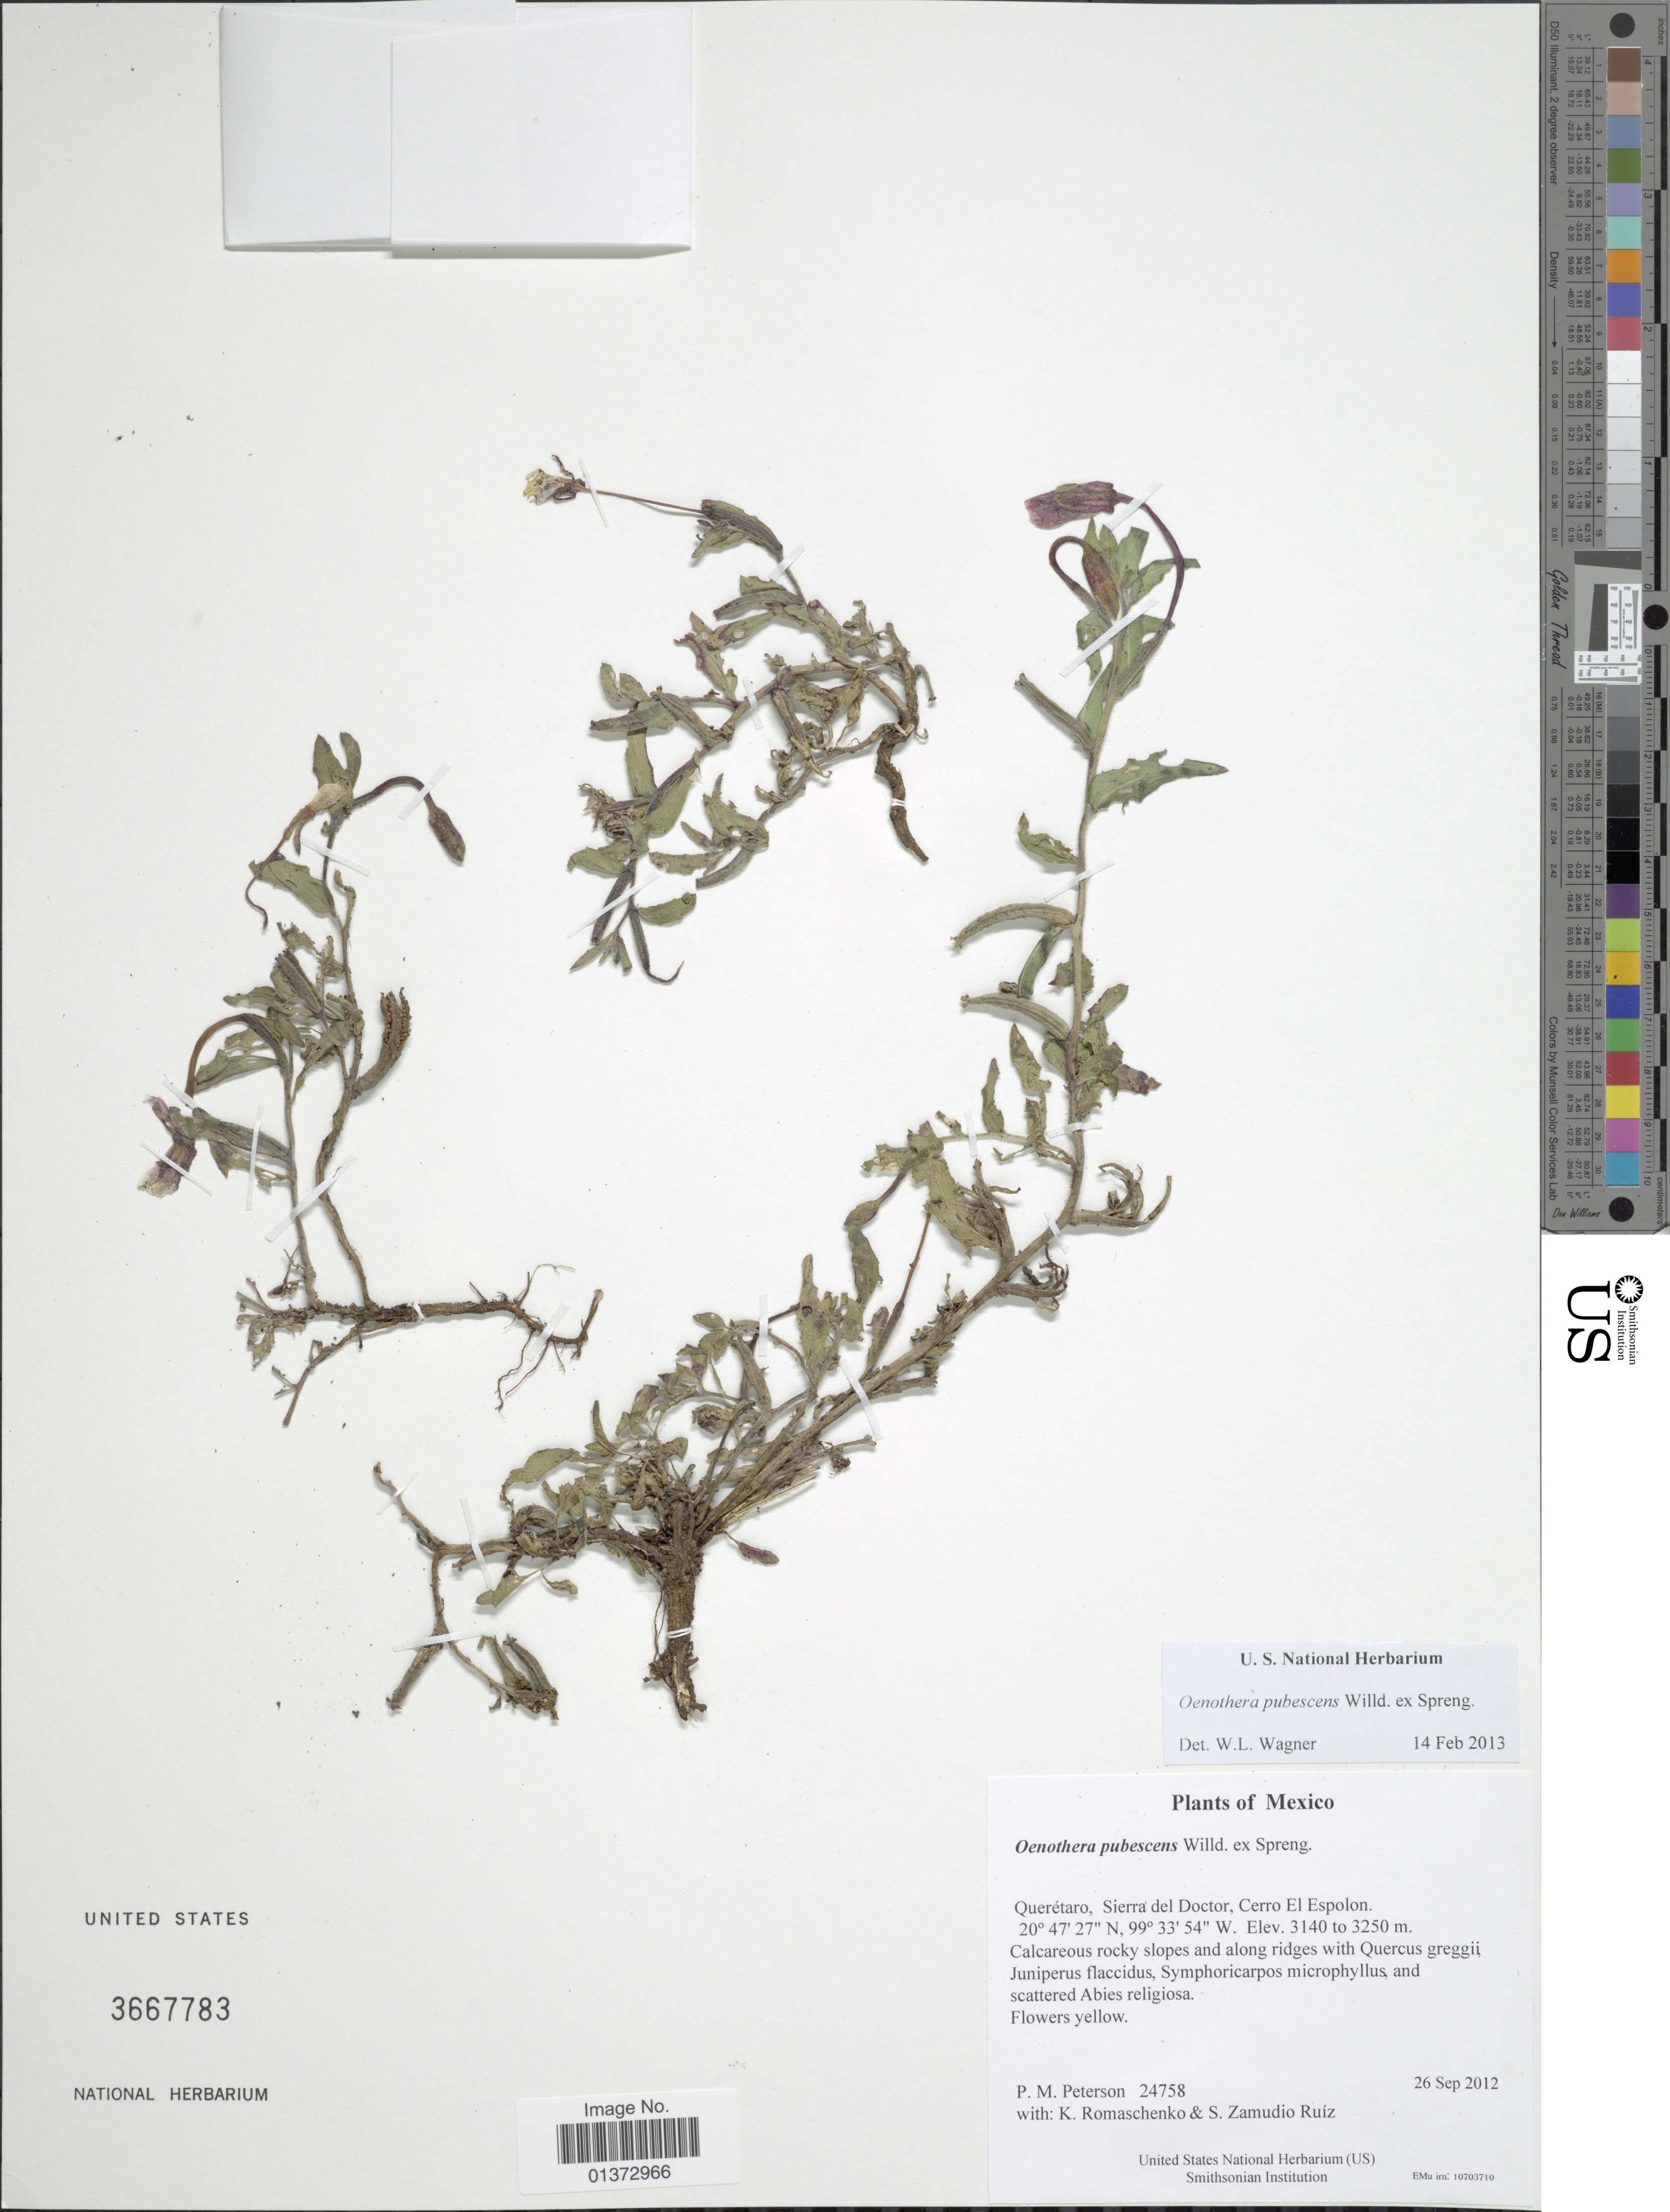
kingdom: Plantae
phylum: Tracheophyta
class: Magnoliopsida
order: Myrtales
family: Onagraceae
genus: Oenothera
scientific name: Oenothera pubescens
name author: Willd. ex Spreng.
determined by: Wagner, W. L., (BOT), Smithsonian Institution - National Museum of Natural History (UNITED STATES)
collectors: P. M. Peterson, K. Romaschenko & S. Zamudio Ruíz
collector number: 24758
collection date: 2012-09-26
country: Mexico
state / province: Querétaro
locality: Sierra del Doctor, Cerro El Espolon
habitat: Calcareous rocky slopes and along ridges with Quercus greggii, Juniperus flaccidus, Symphoricarpos microphyllus, and scattered Abies religiosa.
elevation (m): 3140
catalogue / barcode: US 3667783